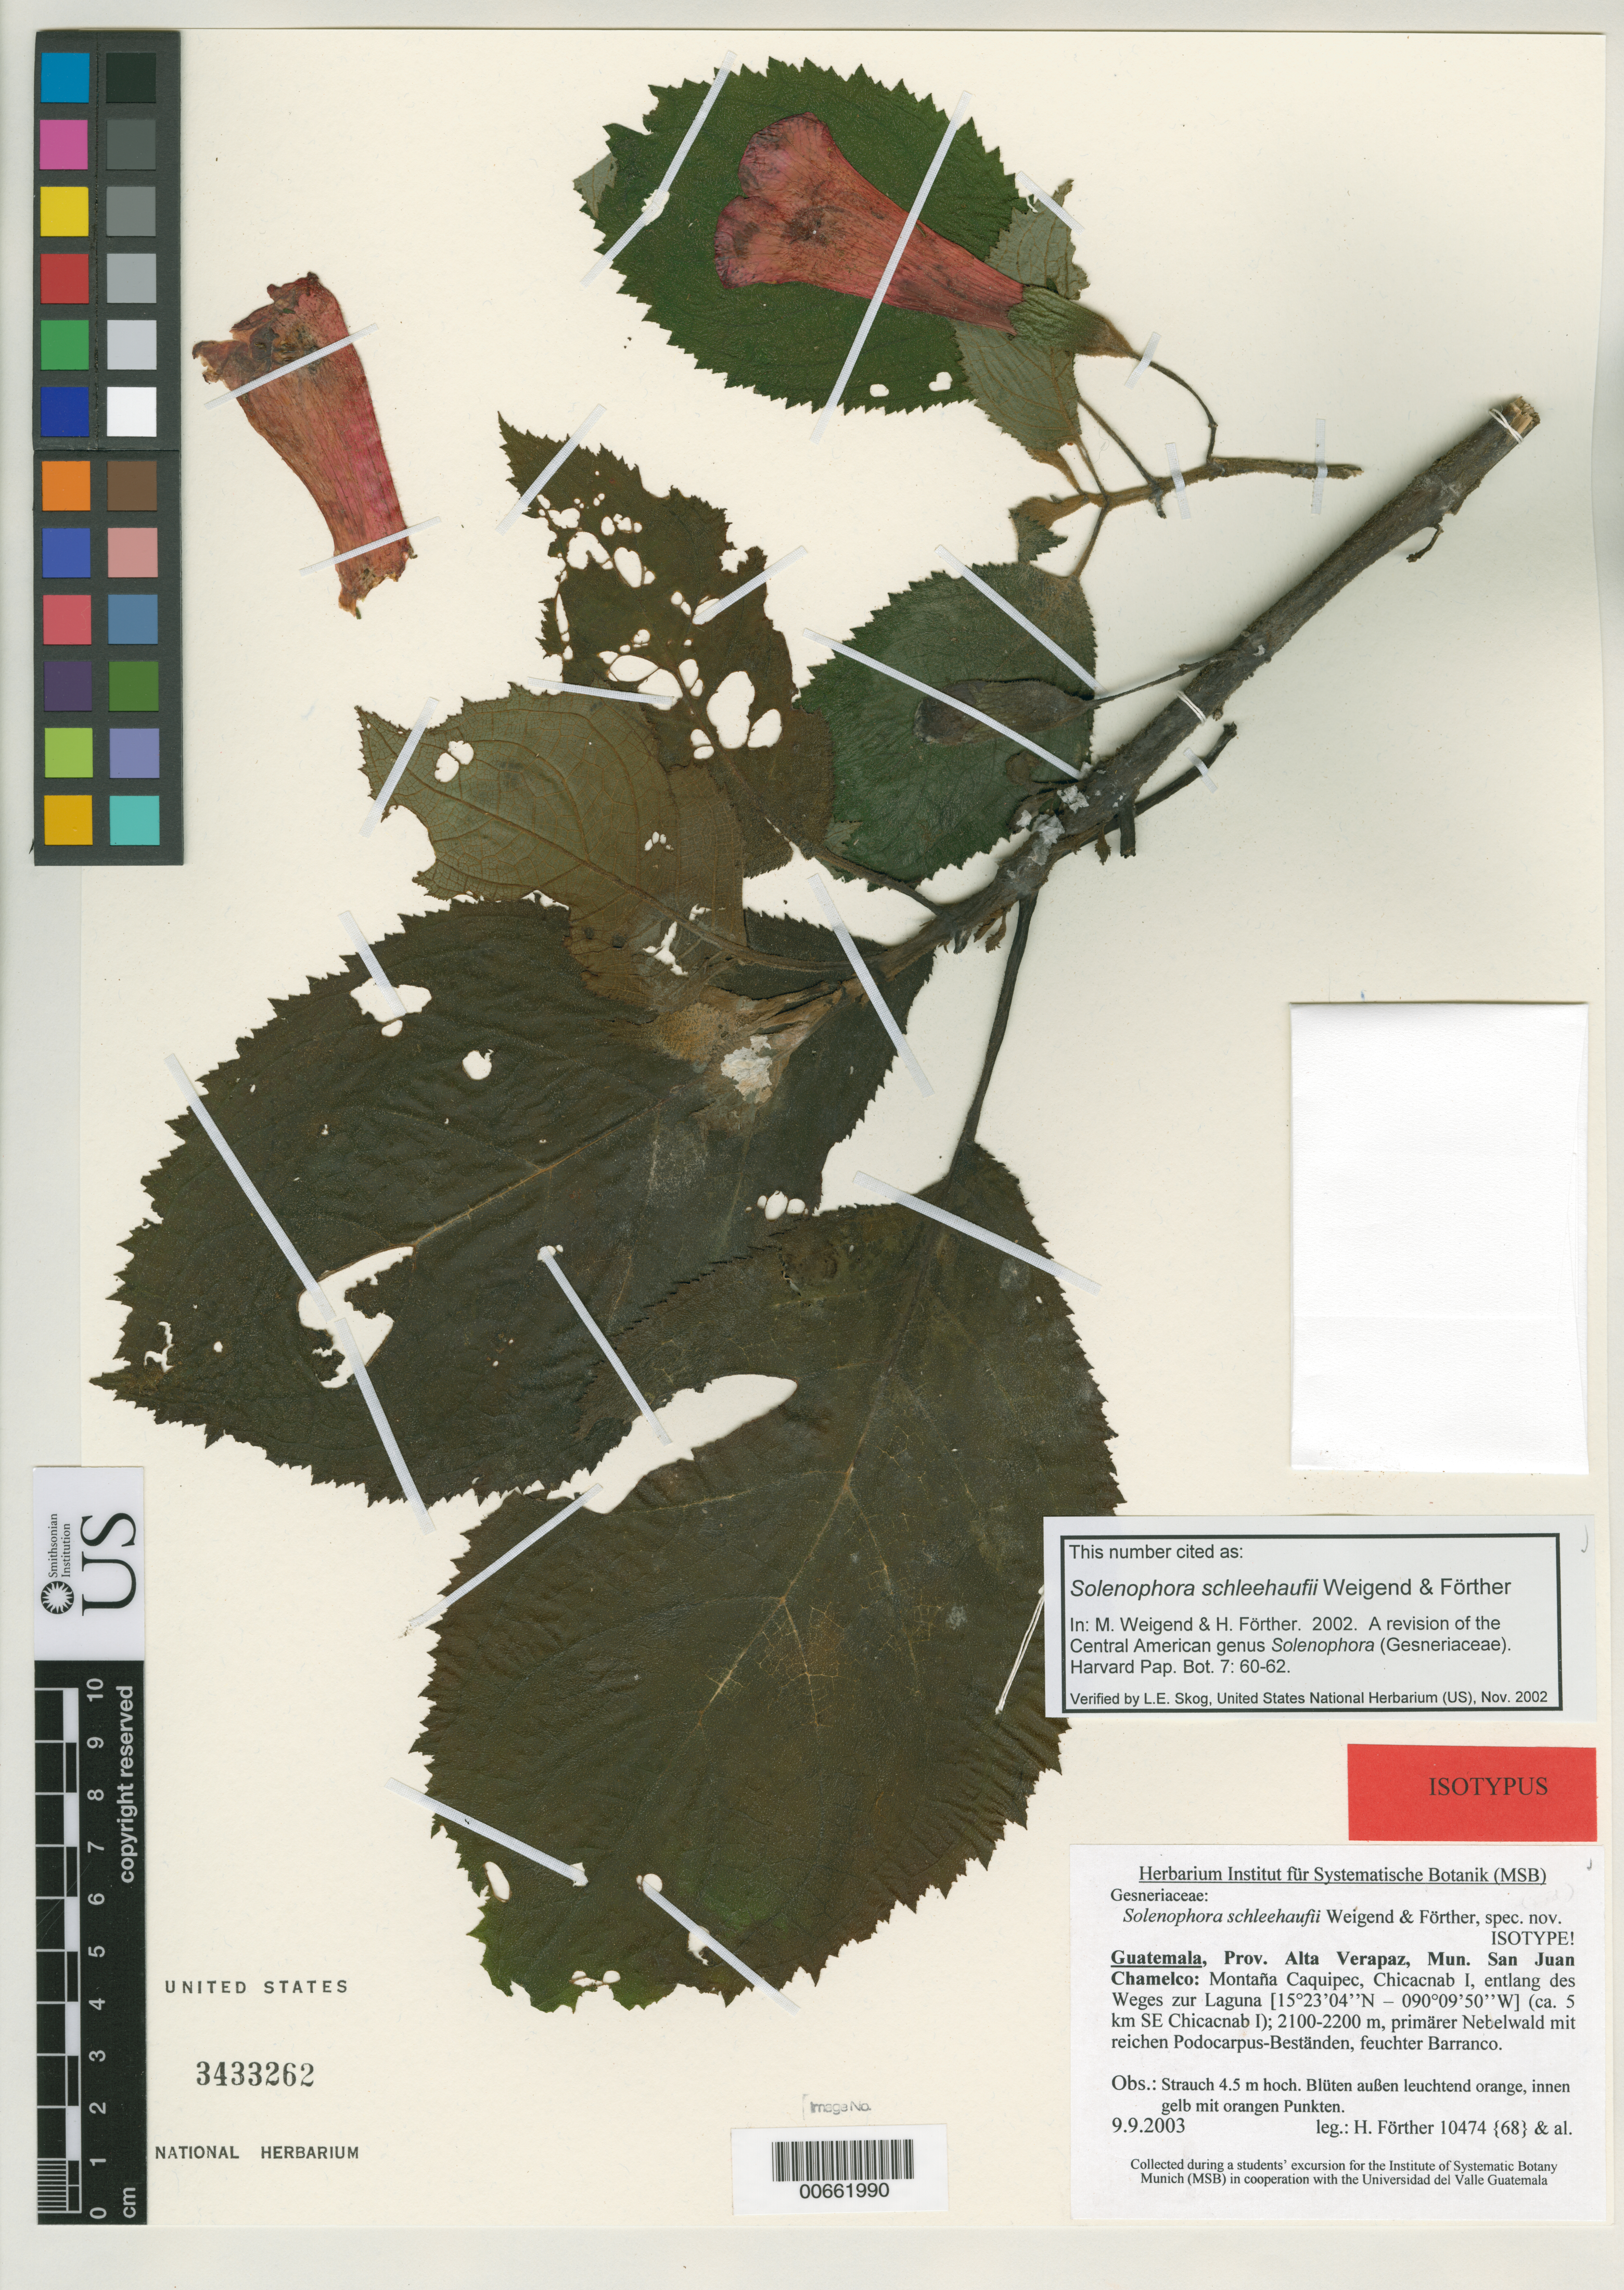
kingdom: Plantae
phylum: Tracheophyta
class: Magnoliopsida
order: Lamiales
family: Gesneriaceae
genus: Solenophora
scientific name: Solenophora schleehaufii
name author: Weigend & Förther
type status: Isotype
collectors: H. Förther & et al.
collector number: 10474 {68}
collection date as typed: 04 Sep 1999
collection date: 1999-09-04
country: Guatemala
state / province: Alta Verapaz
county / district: San Juan Chamelco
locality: Montaña Caquipec, Chichcnab I, entlang des Weges zur Laguna.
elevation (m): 2100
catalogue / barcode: US 3433262